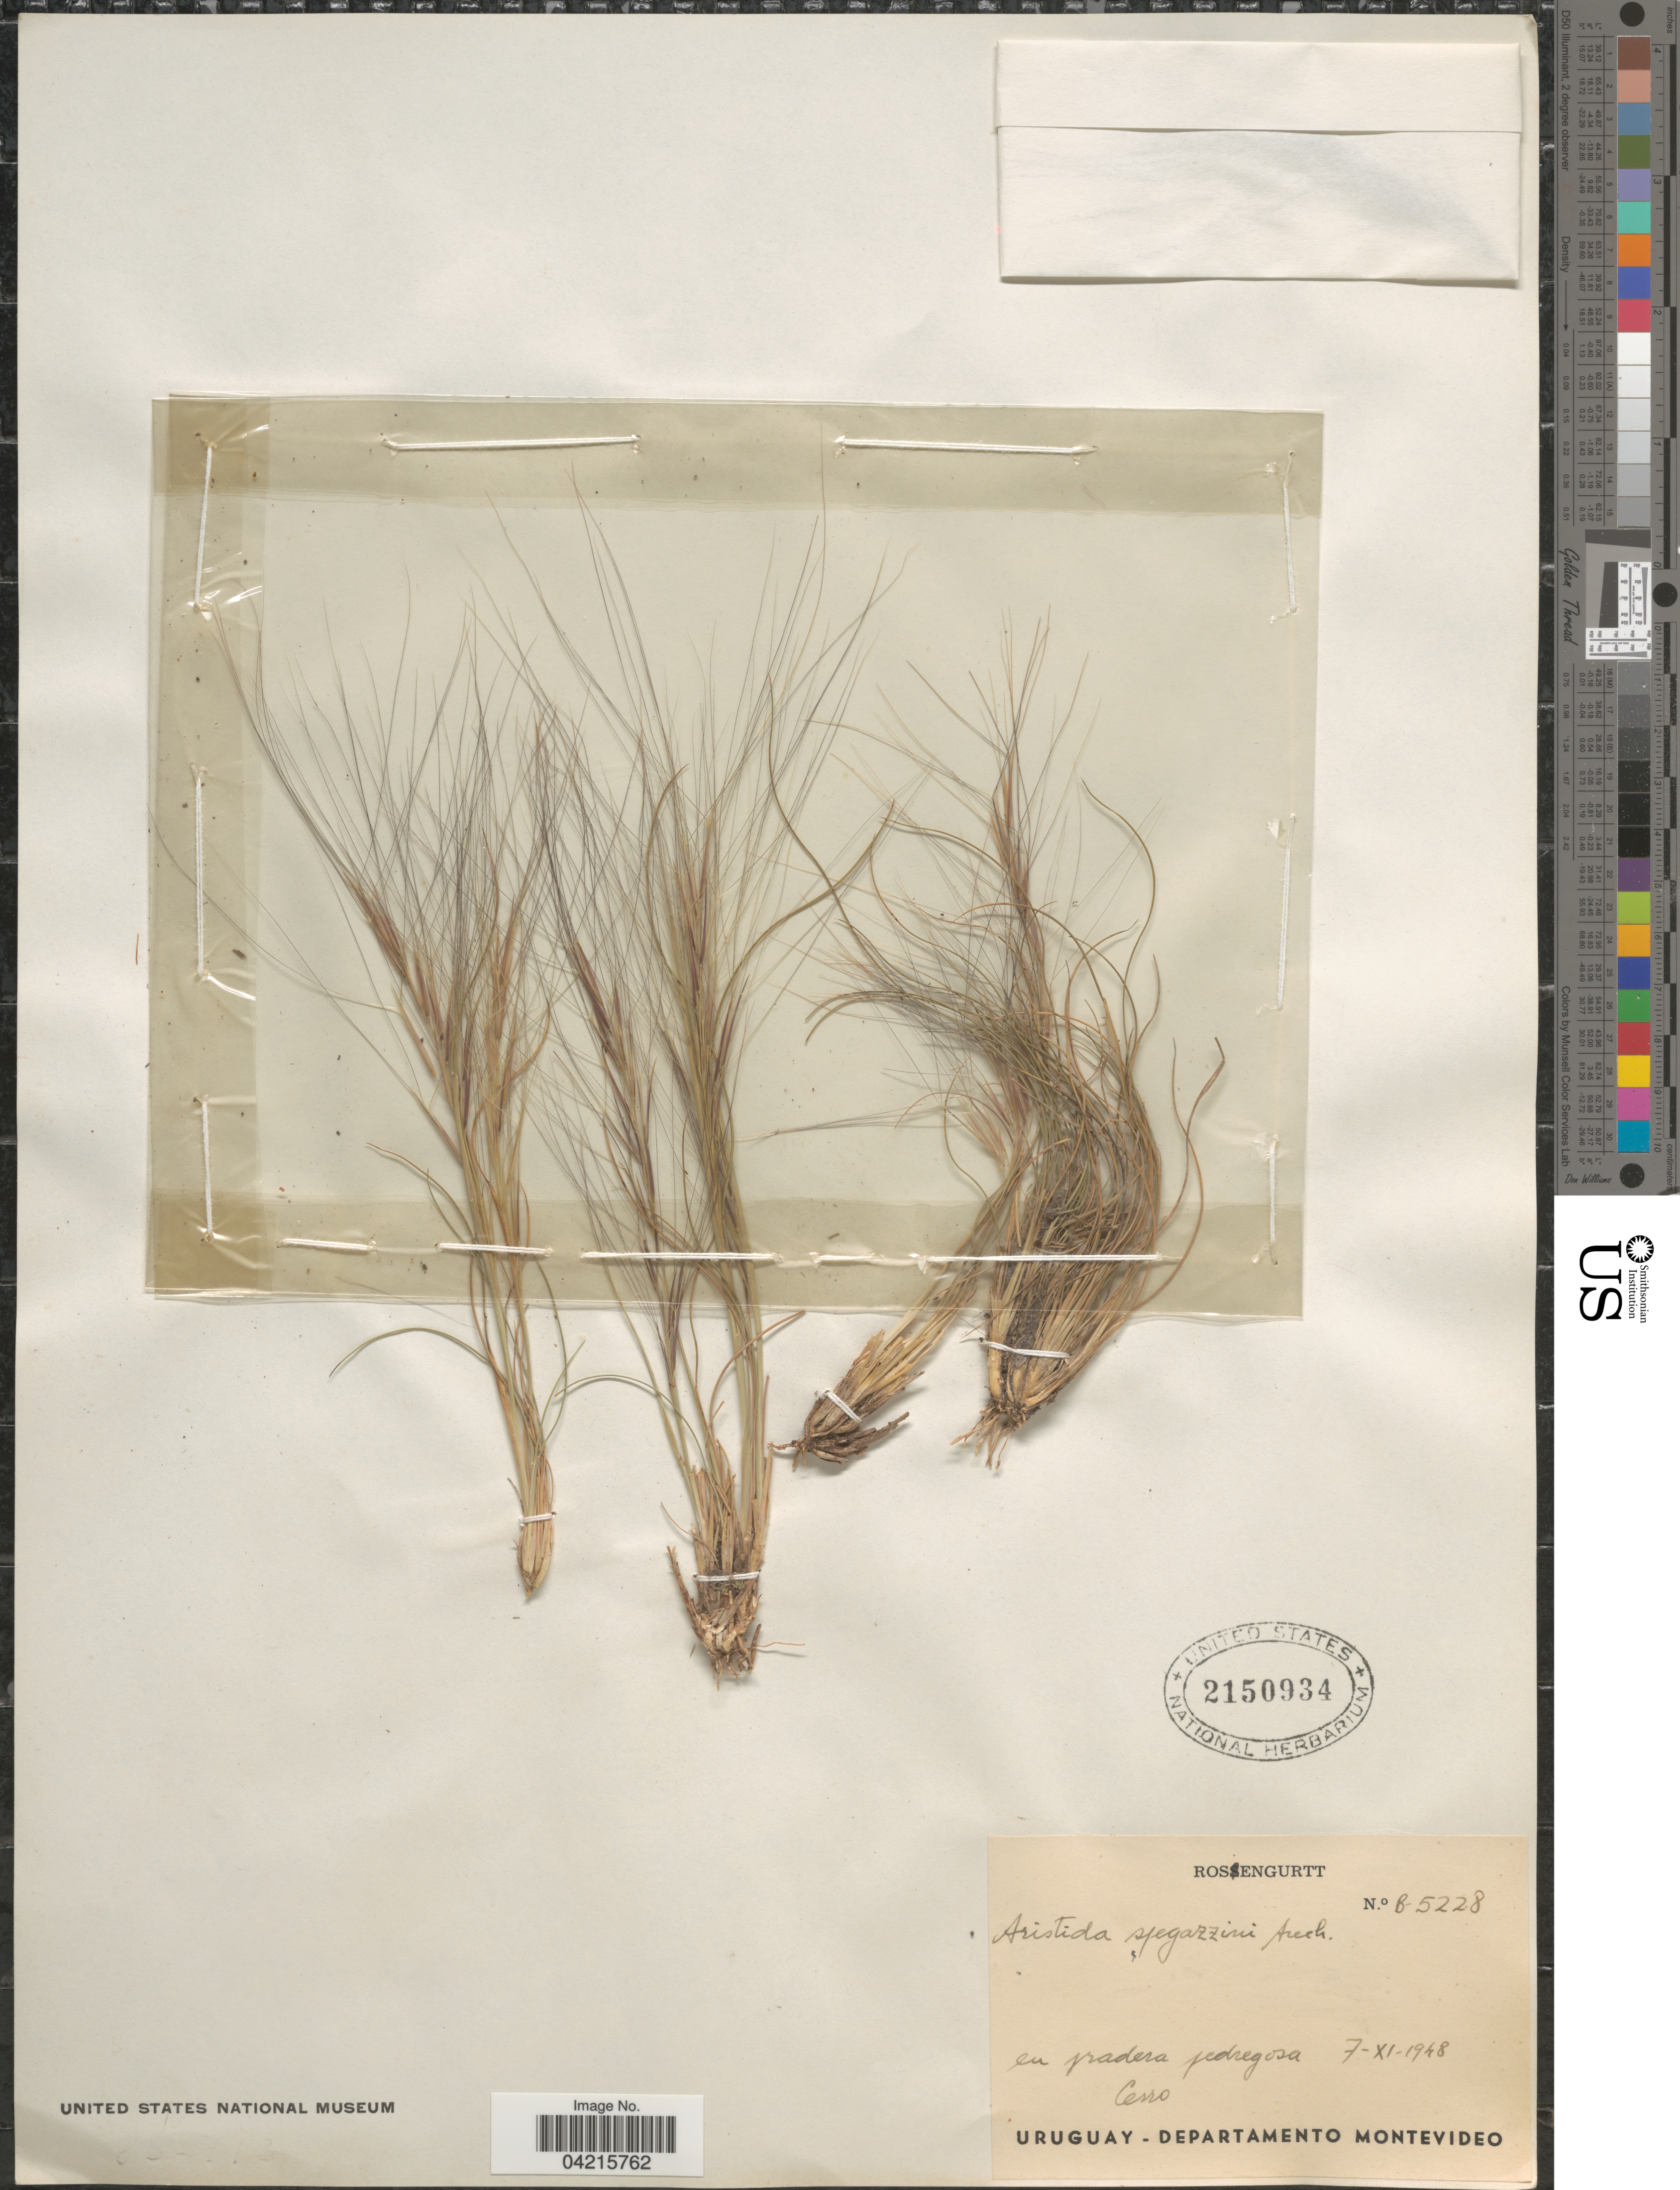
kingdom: Plantae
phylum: Tracheophyta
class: Liliopsida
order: Poales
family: Poaceae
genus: Aristida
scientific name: Aristida spegazzinii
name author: Arechav.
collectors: Rosengurtt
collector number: B-5228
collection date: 1948-11-07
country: Uruguay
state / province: Montevideo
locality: Cerro. Departamento Montevideo.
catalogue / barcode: US 2150934